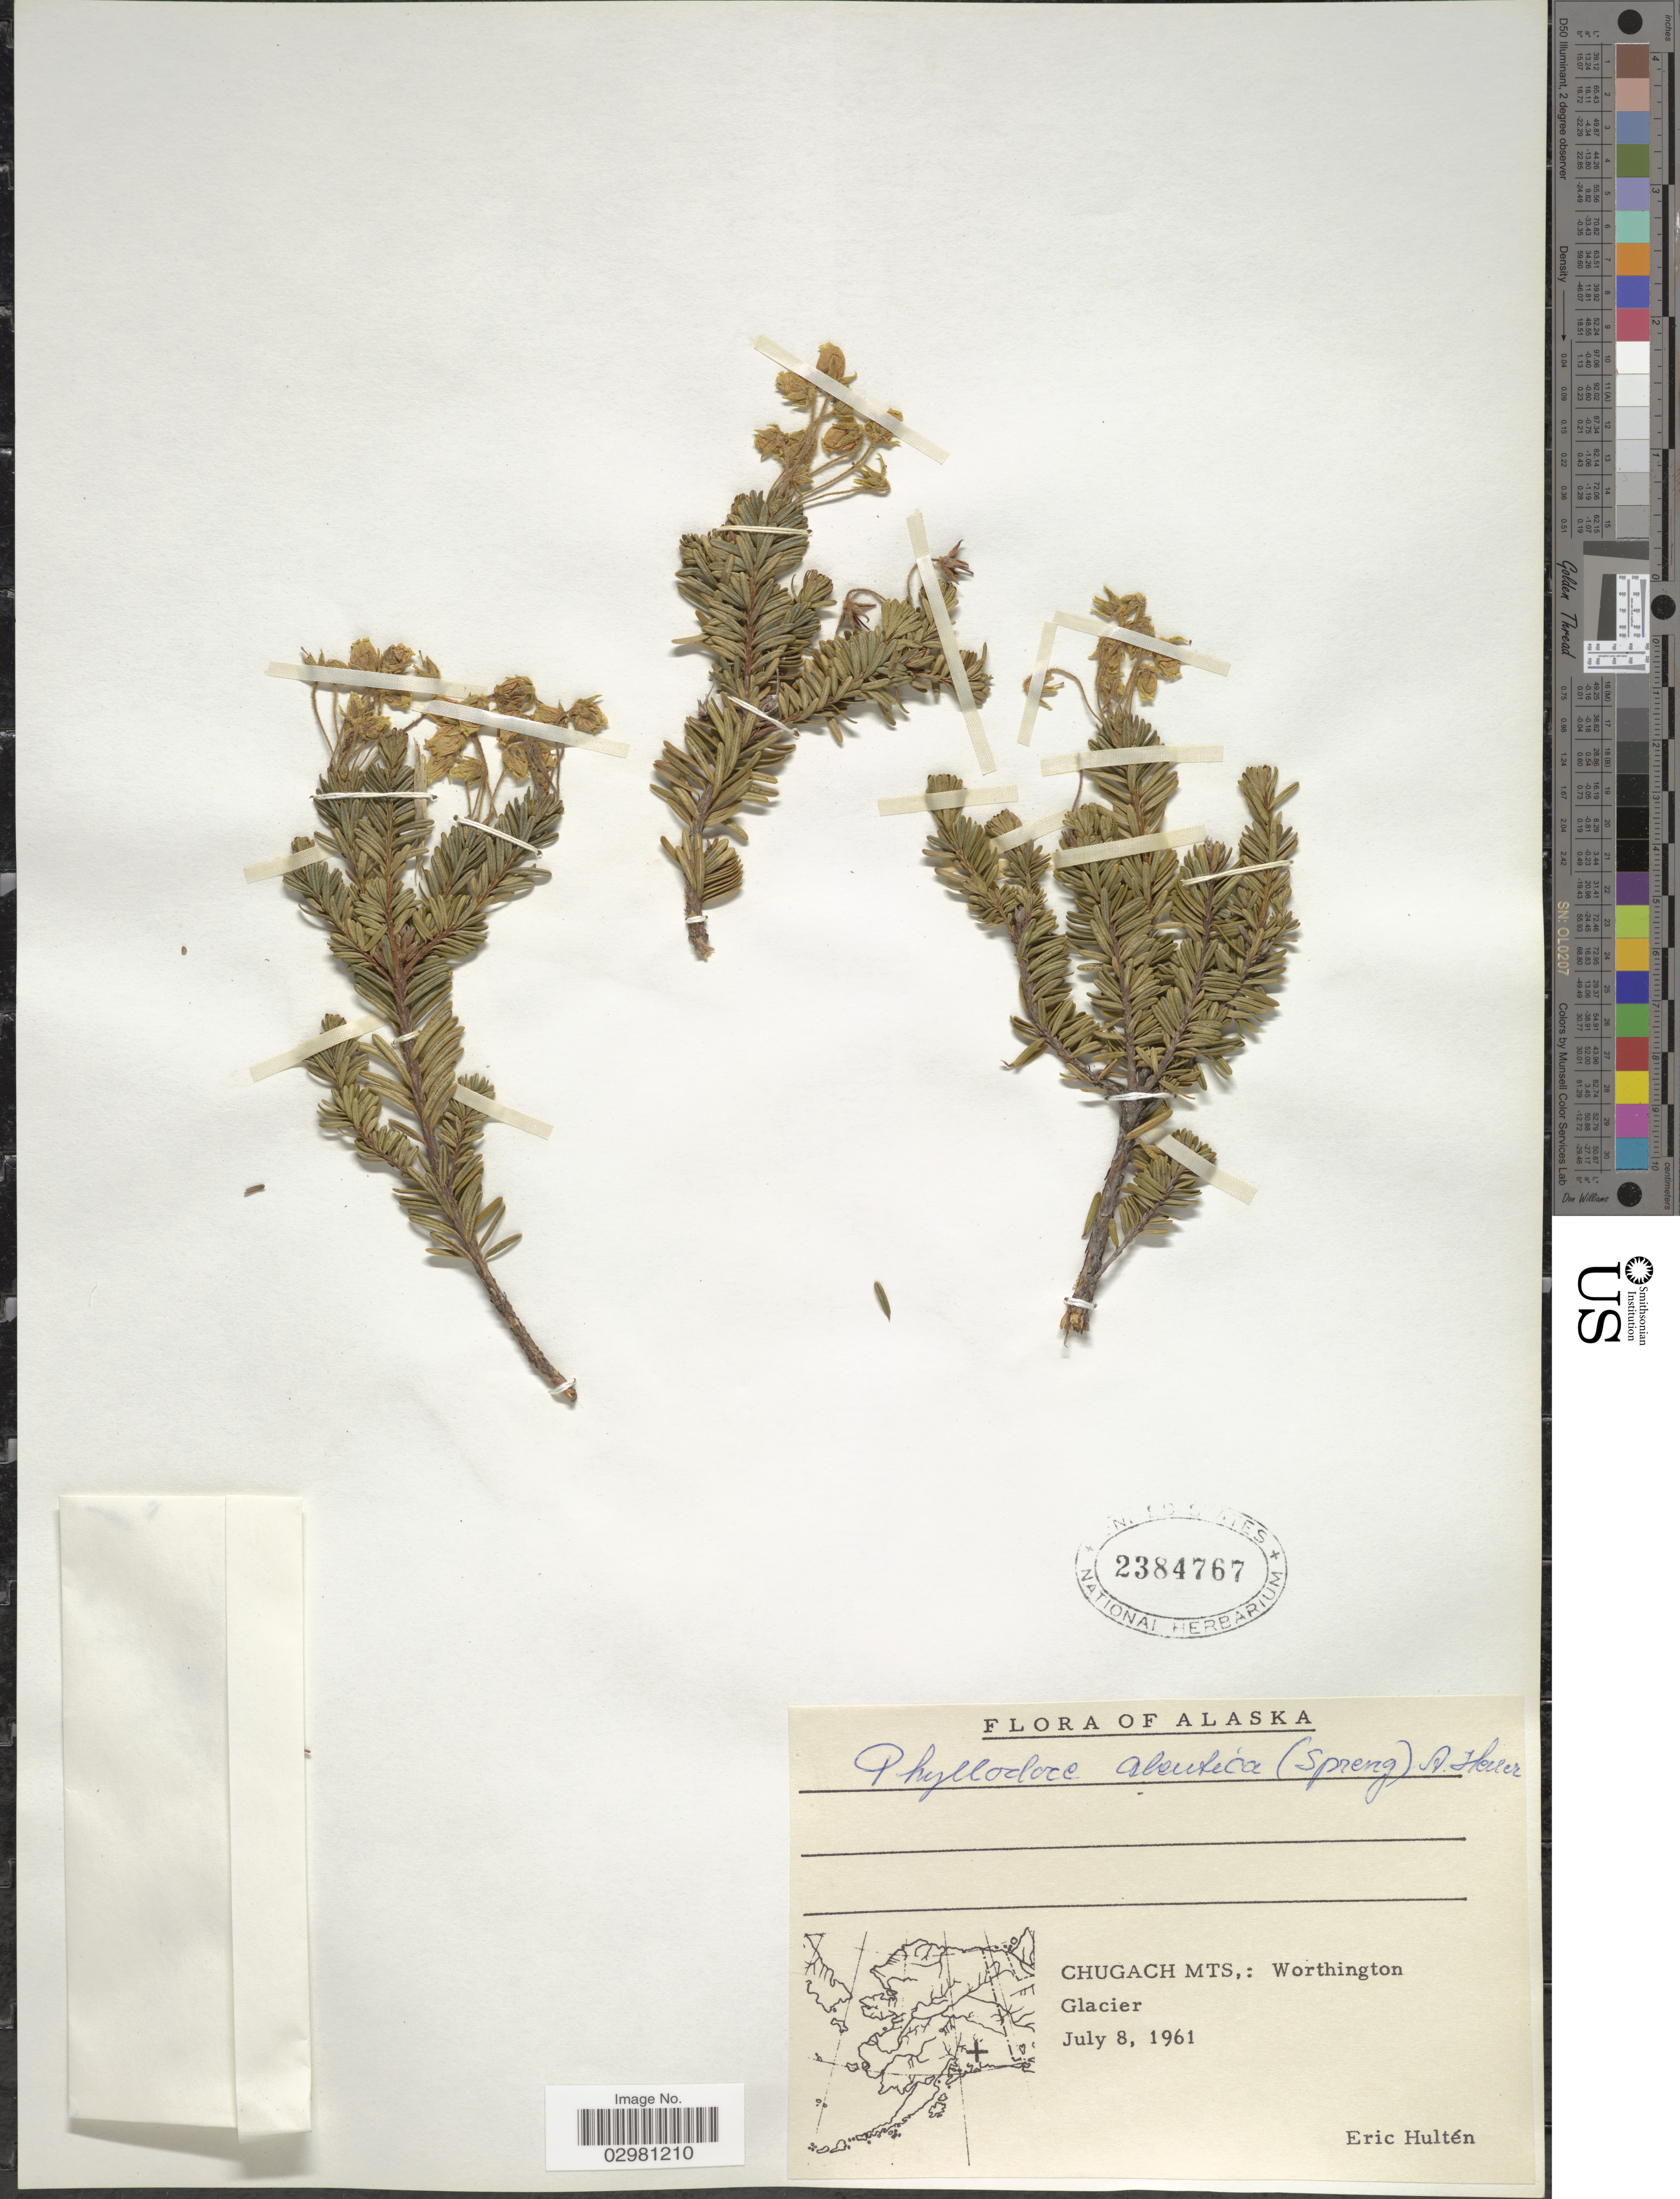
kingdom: Plantae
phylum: Tracheophyta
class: Magnoliopsida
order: Ericales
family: Ericaceae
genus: Phyllodoce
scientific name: Phyllodoce aleutica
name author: (Spreng.) A. Heller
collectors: E. G. Hultén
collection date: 1961-07-08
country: United States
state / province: Alaska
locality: Chugach Mts.: Worthington Glacier.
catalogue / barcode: US 2384767